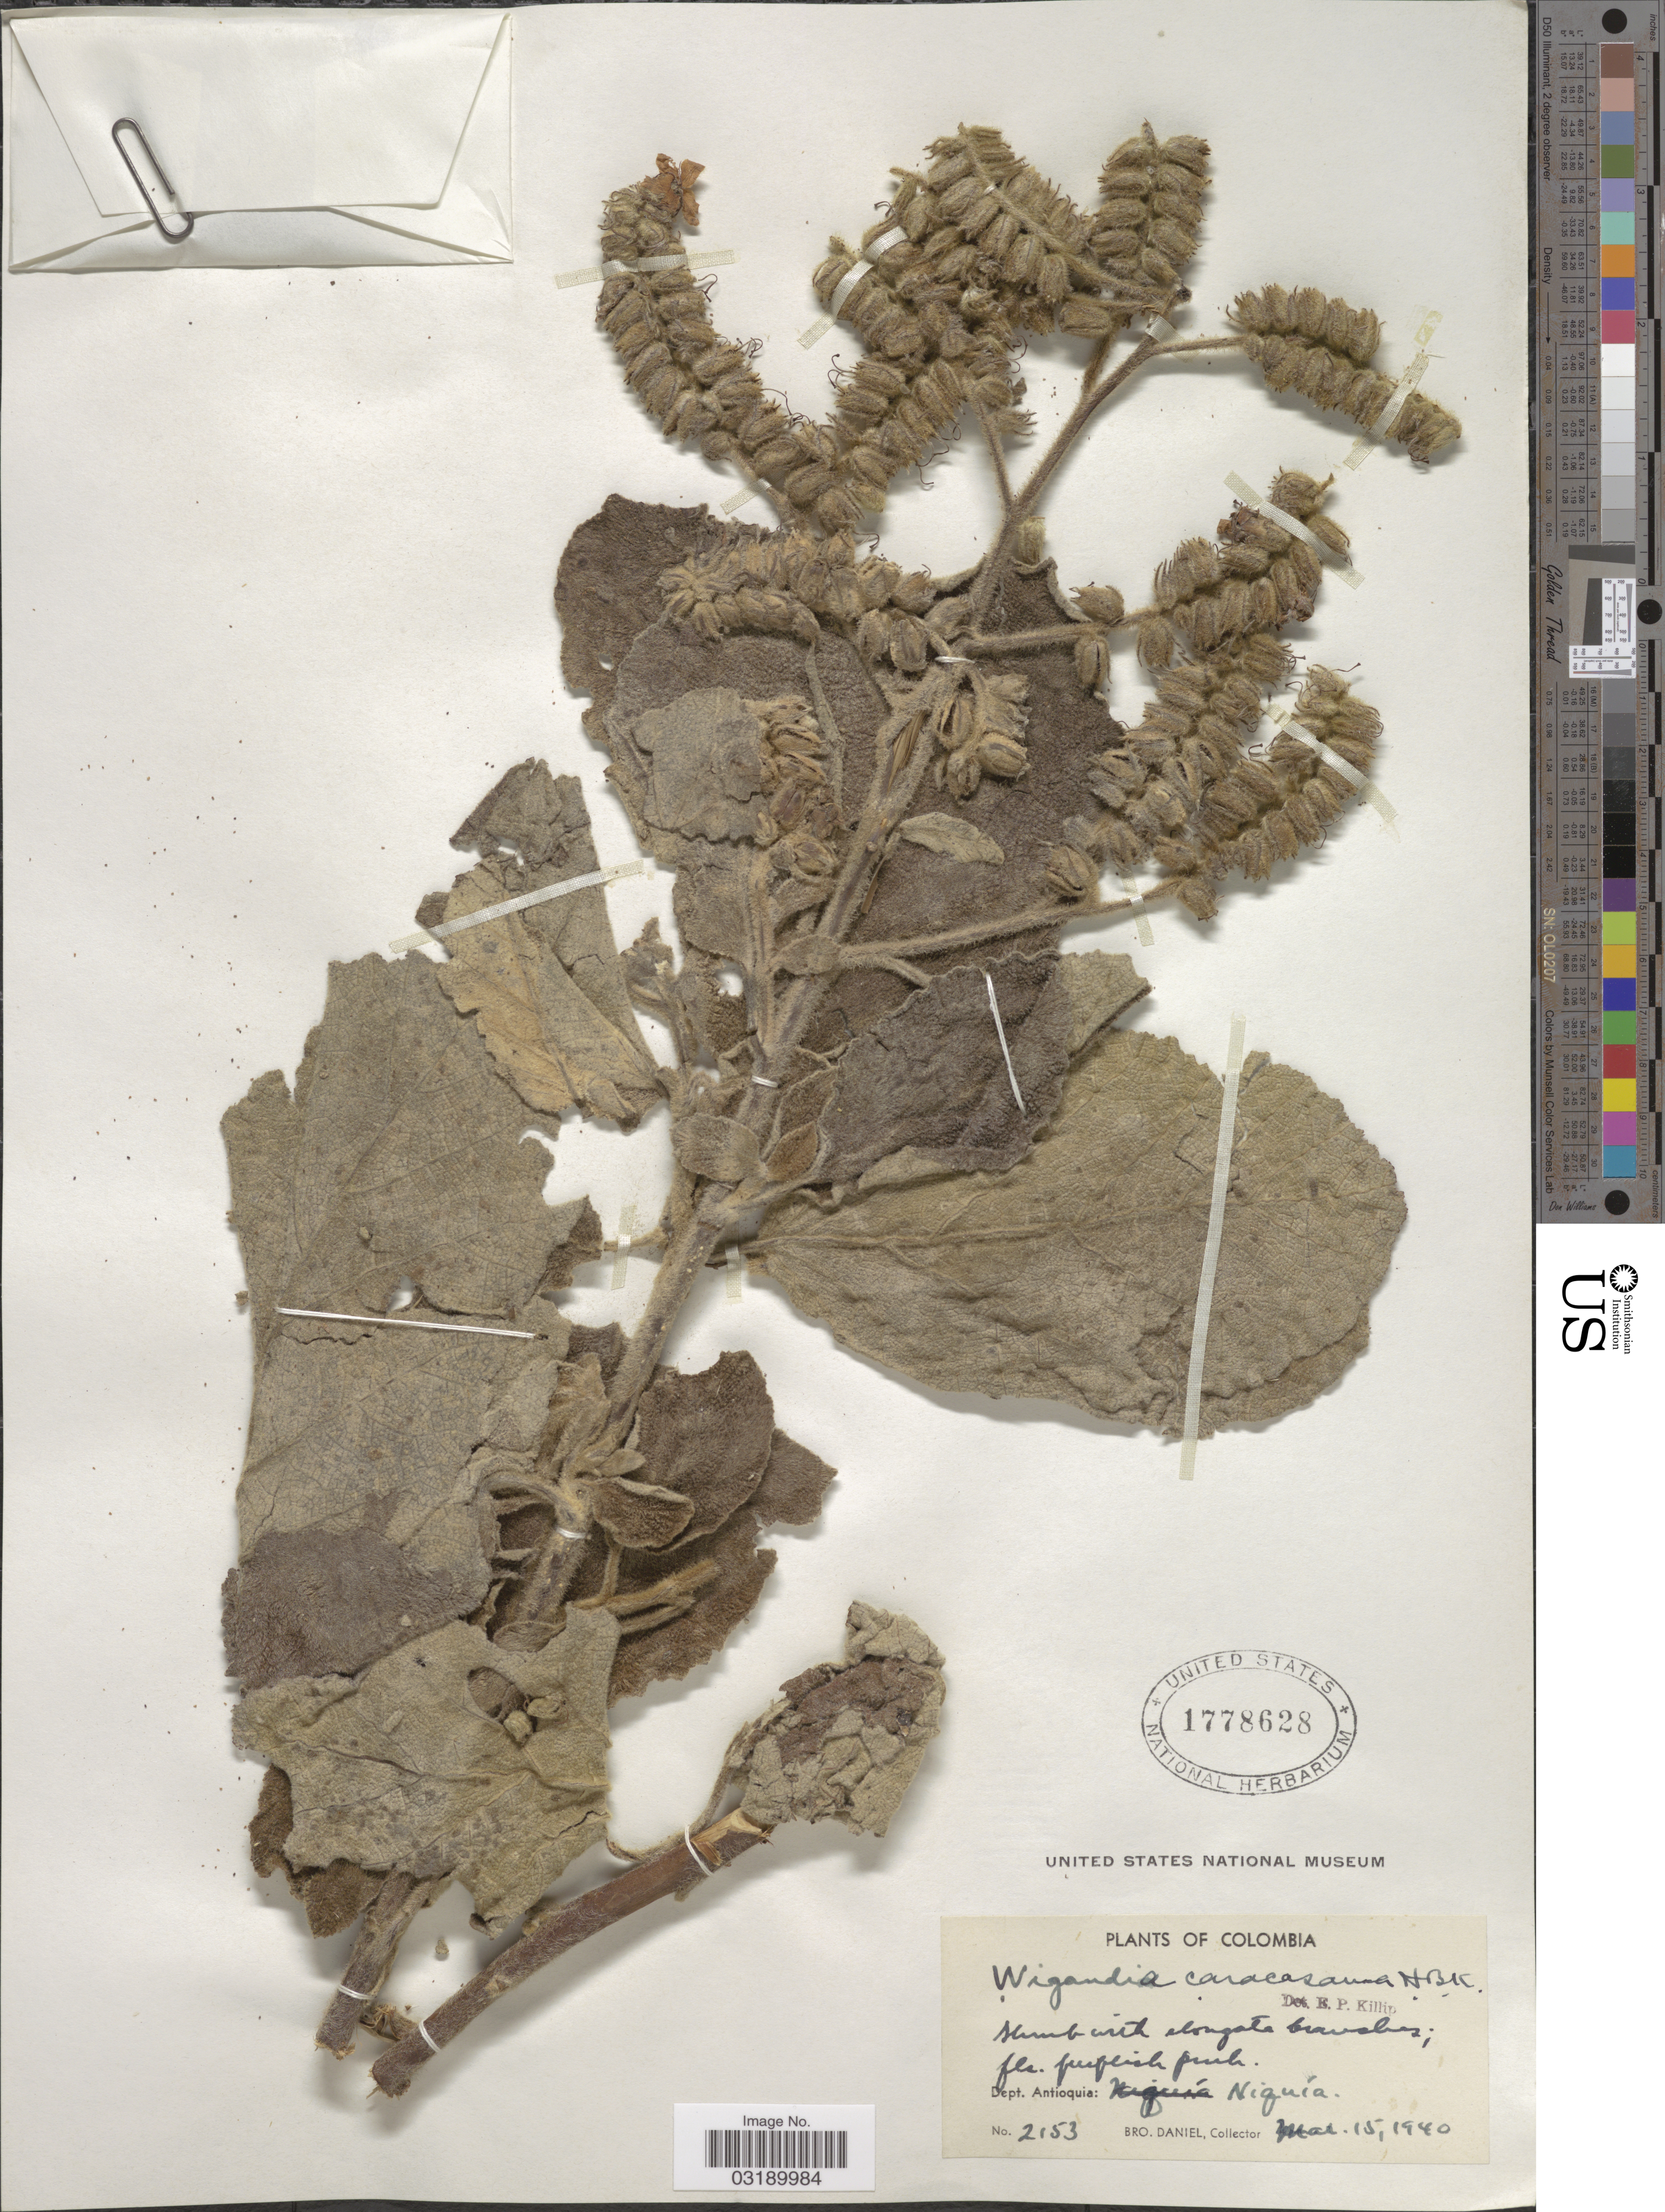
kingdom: Plantae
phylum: Tracheophyta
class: Magnoliopsida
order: Boraginales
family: Namaceae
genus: Wigandia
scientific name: Wigandia caracasana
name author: Kunth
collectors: Bro. Daniel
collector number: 2153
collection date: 1940-03-15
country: Colombia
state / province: Antioquia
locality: Dept. Antioquia. Niguía.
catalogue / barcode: US 1778628